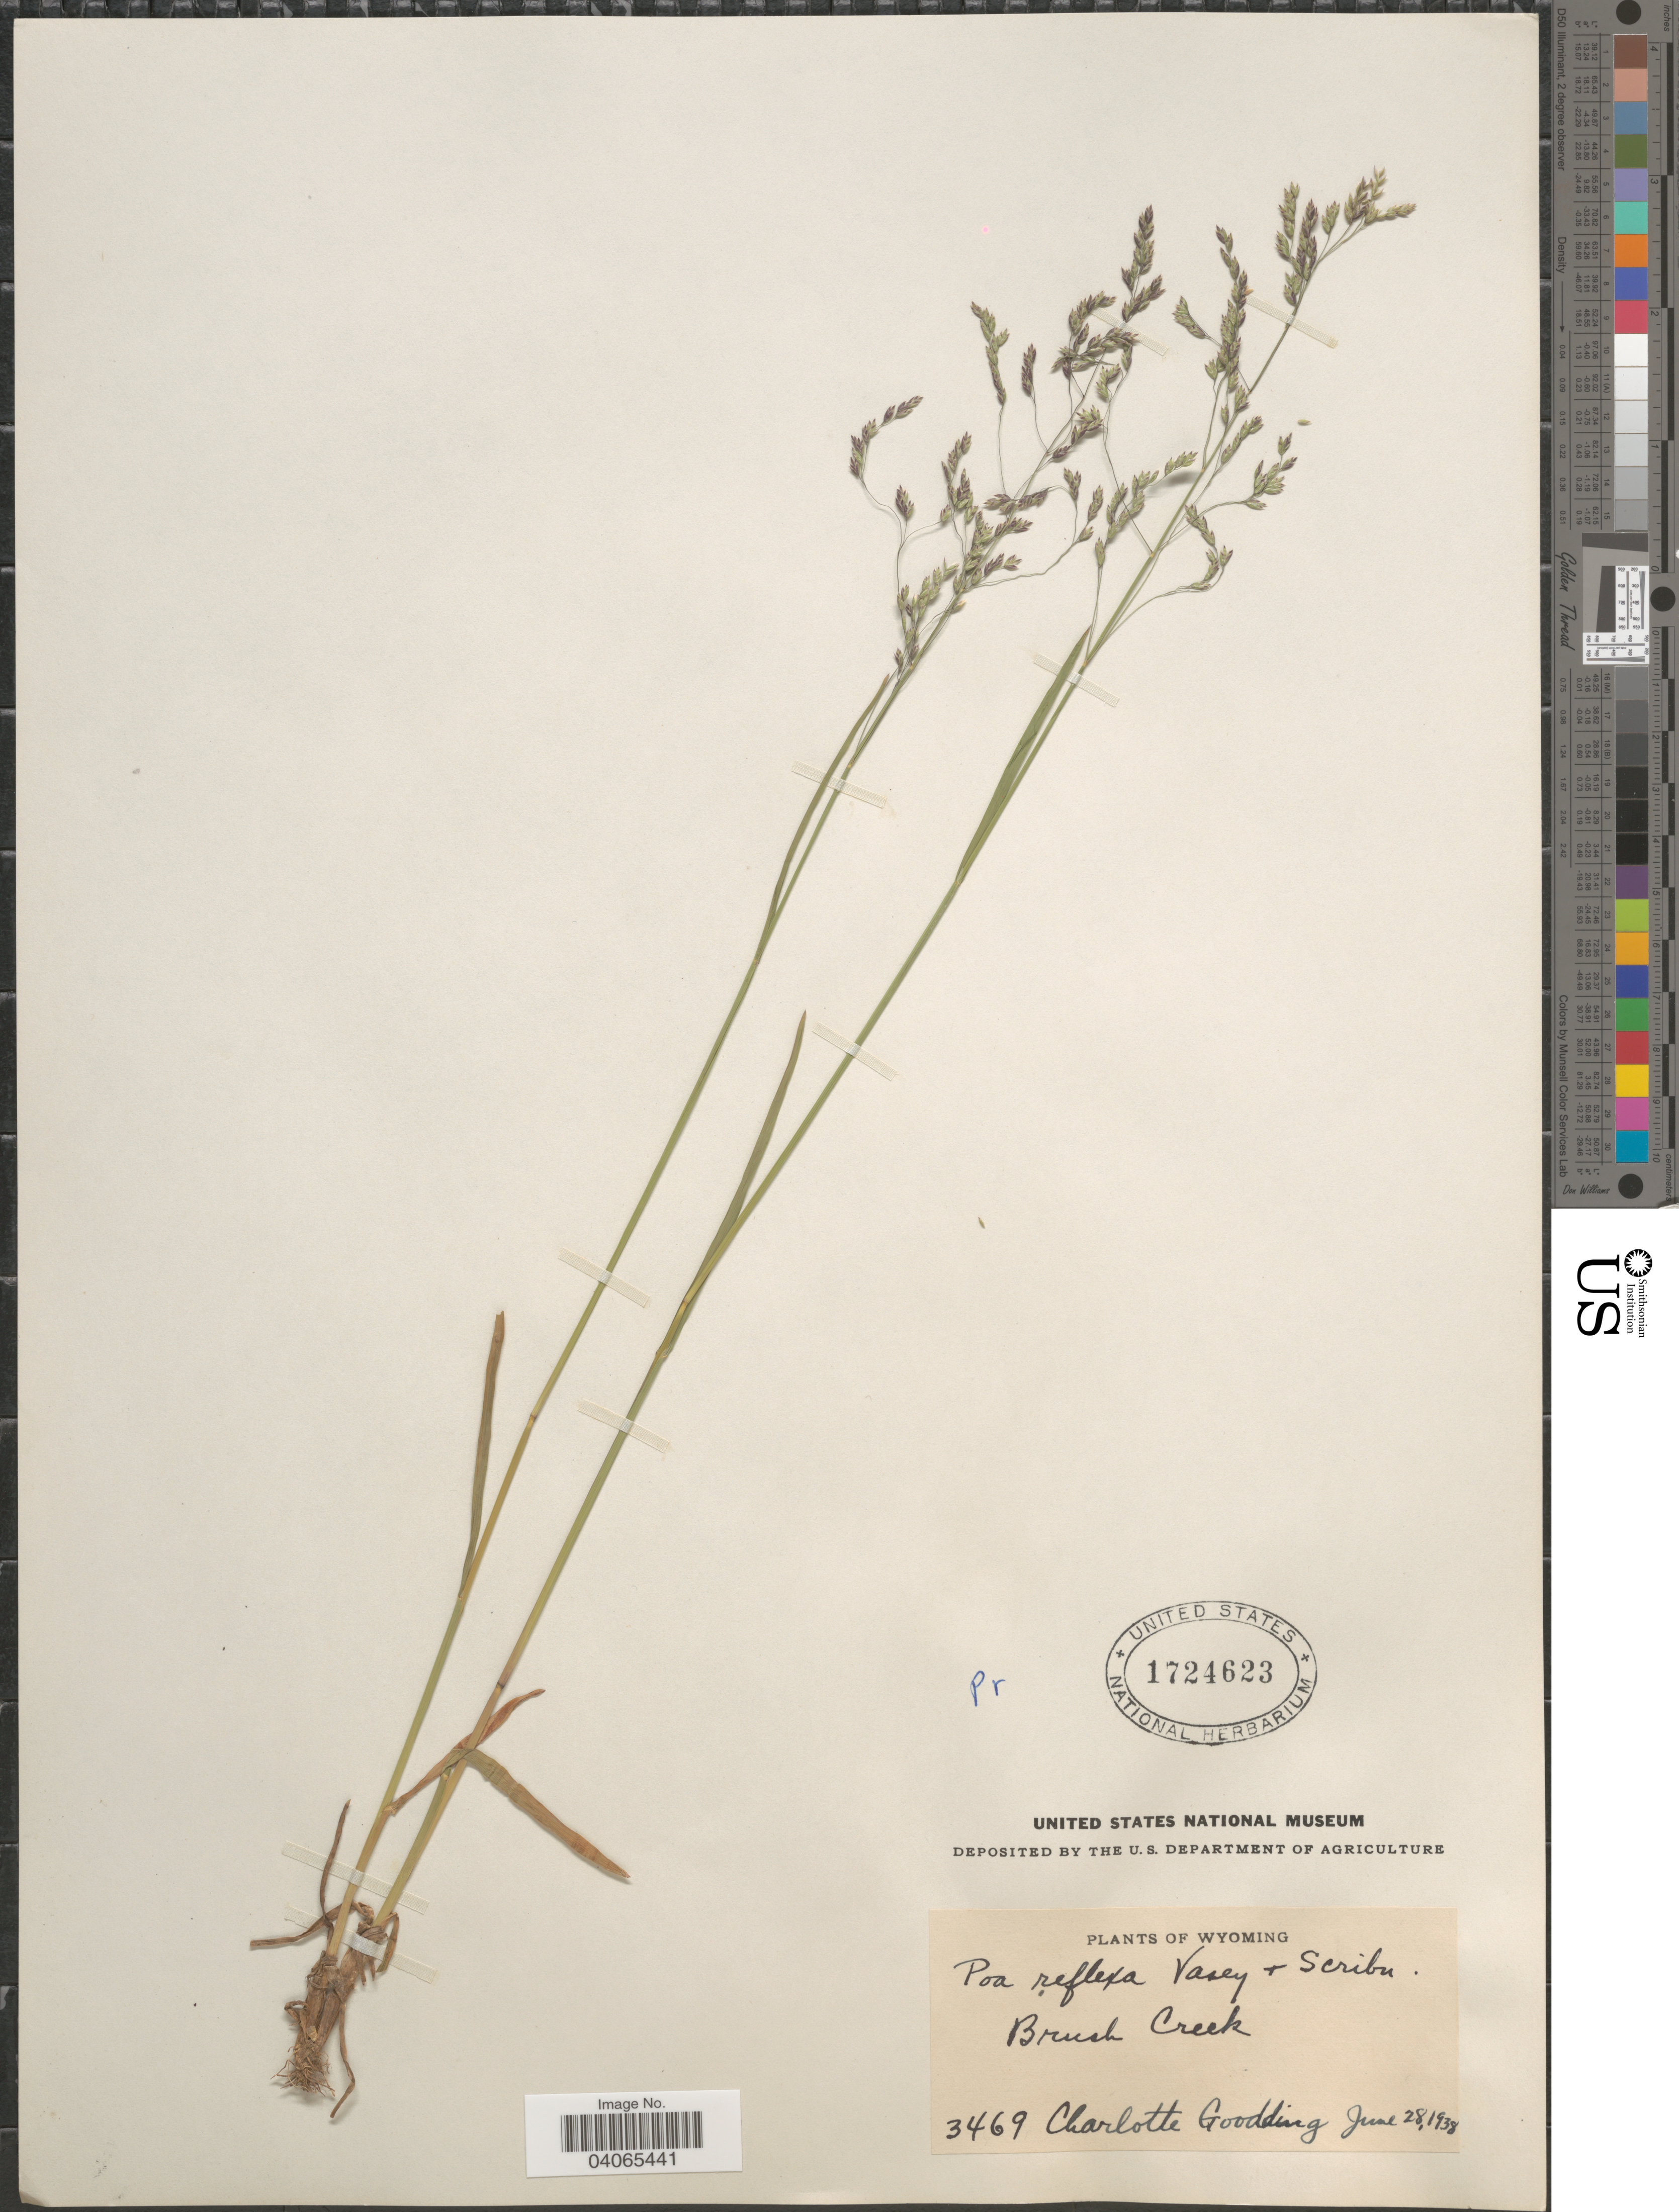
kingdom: Plantae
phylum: Tracheophyta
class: Liliopsida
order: Poales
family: Poaceae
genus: Poa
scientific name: Poa reflexa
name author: Vasey & Scribn.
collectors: C. Goodding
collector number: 3469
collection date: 1938-06-28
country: United States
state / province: Wyoming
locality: Brush Creek.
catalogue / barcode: US 1724623